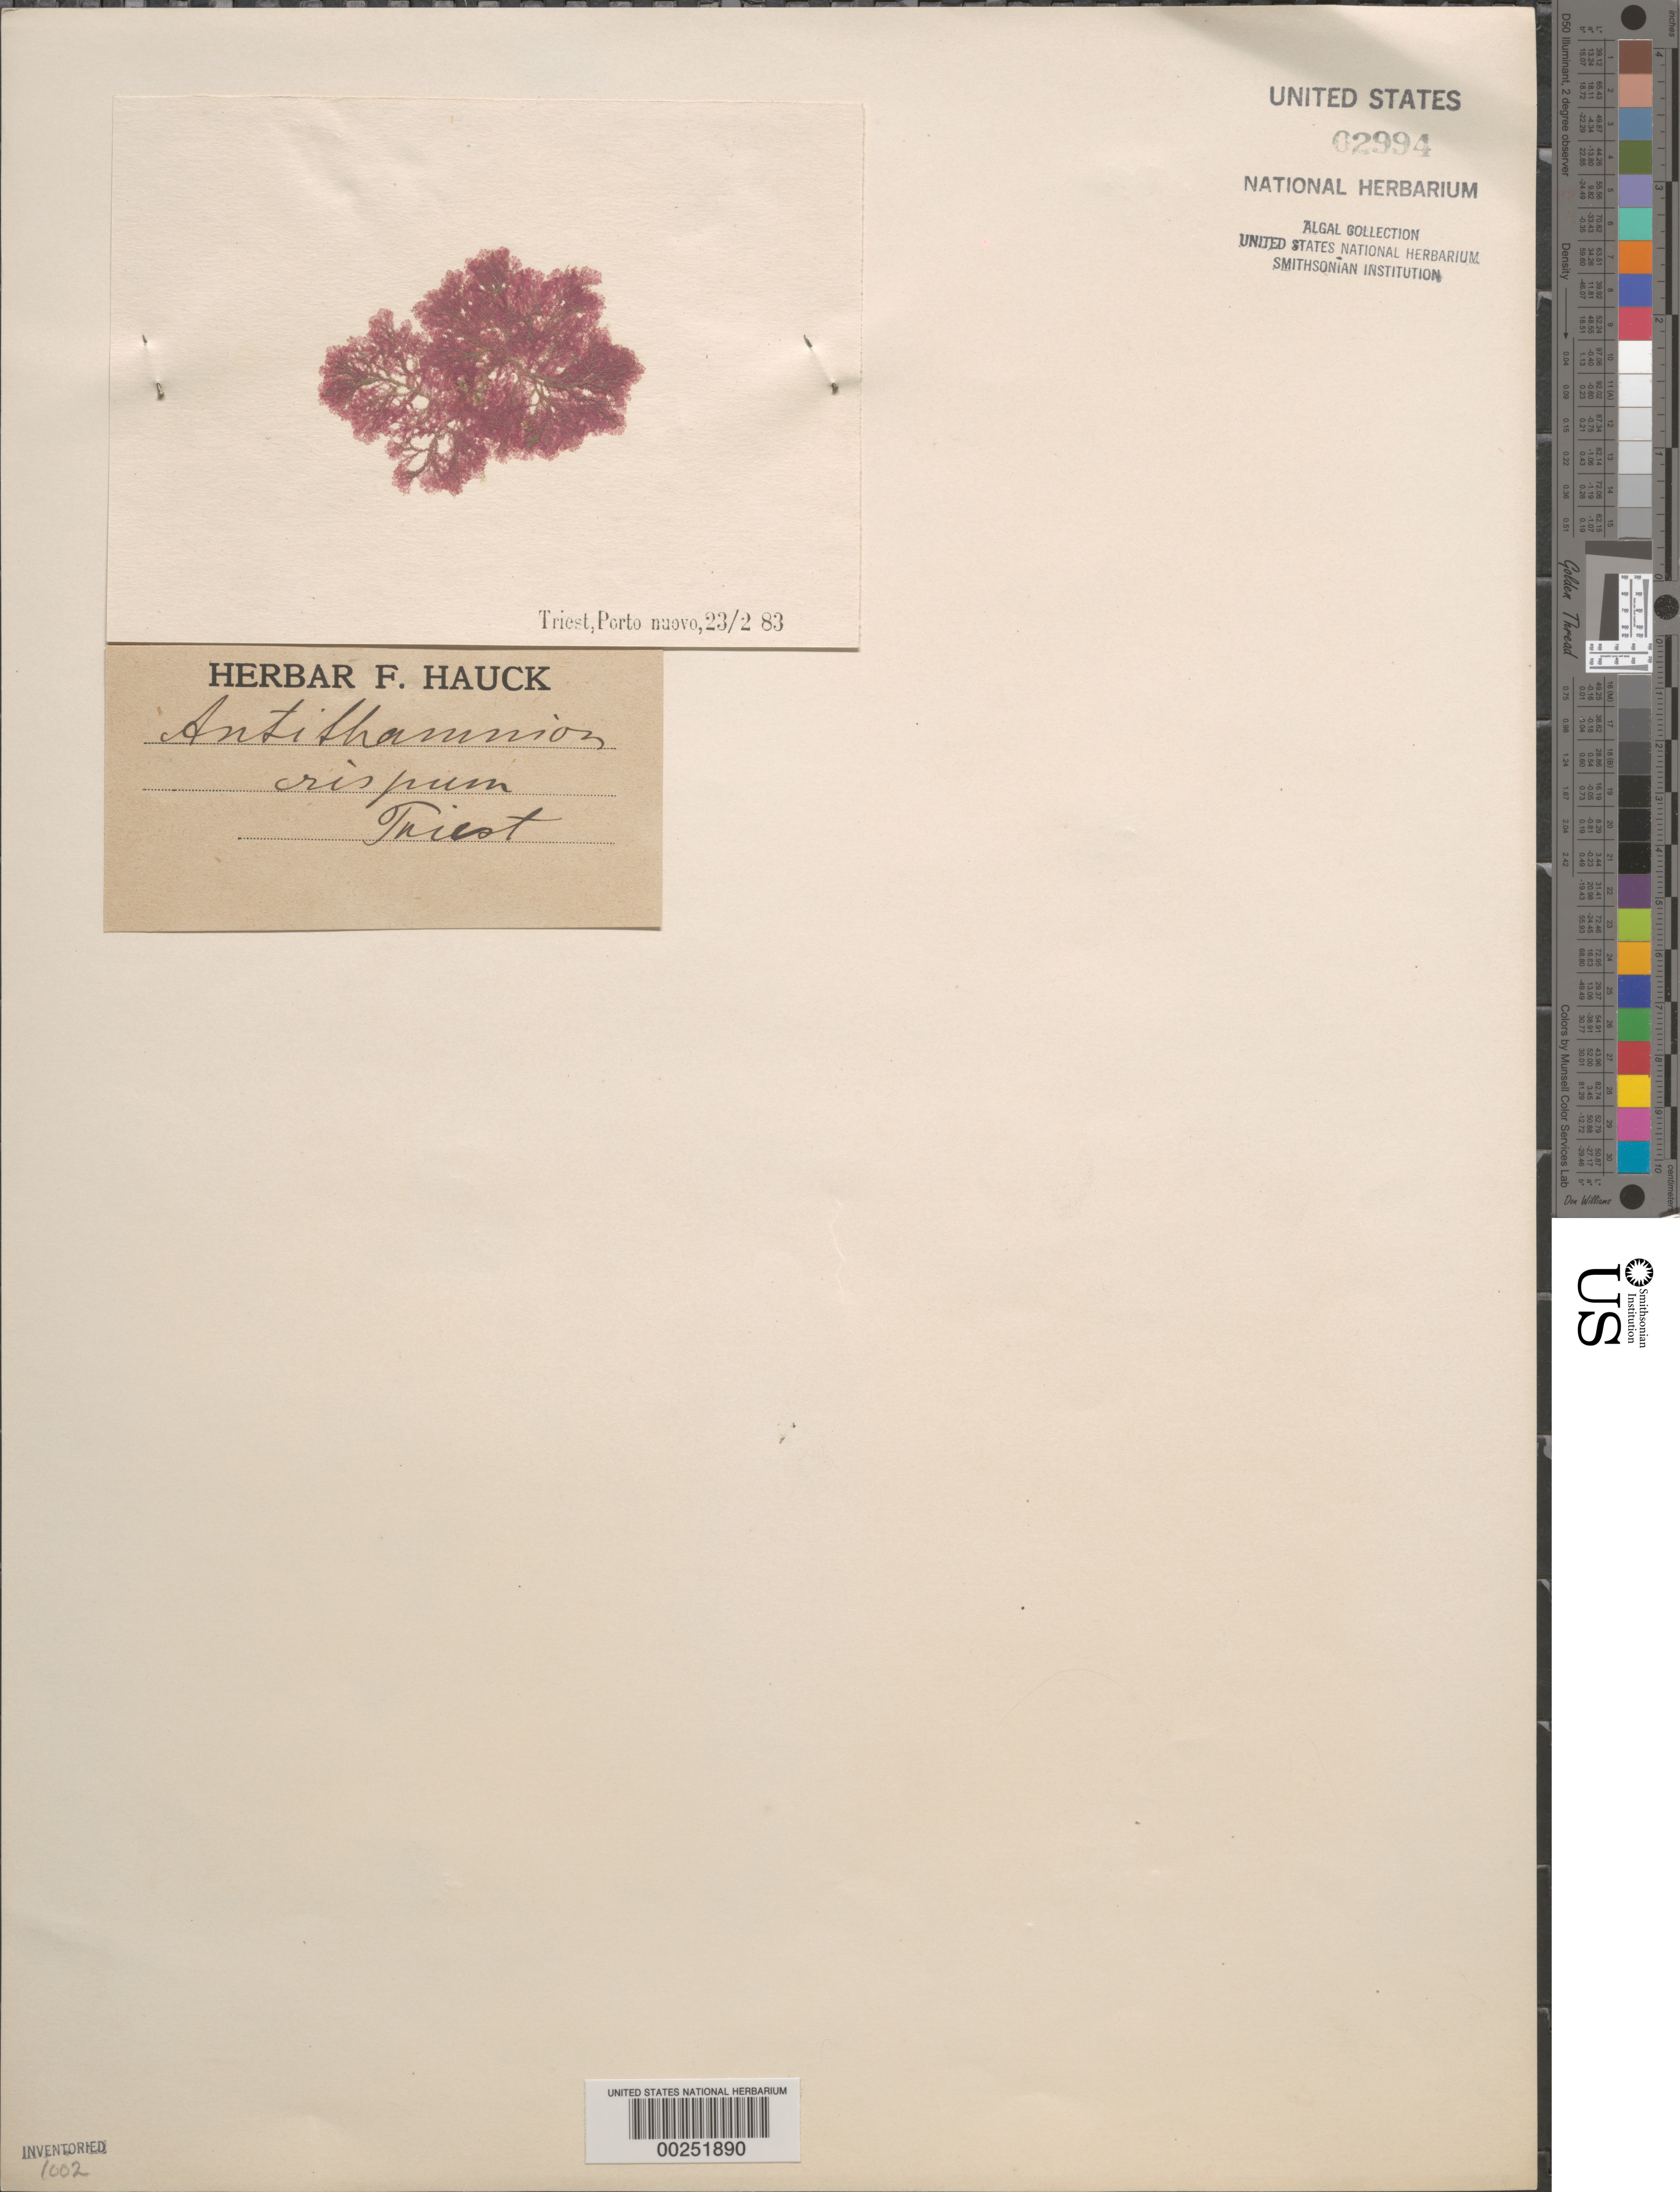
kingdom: Plantae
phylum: Rhodophyta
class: Florideophyceae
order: Ceramiales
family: Ceramiaceae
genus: Pterothamnion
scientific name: Pterothamnion crispum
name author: (Ducluzeau) Nägeli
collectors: F. Hauck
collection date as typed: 23 Feb 1883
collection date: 1883-02-23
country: Italy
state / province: Friuli-Venezia Giulia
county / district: Trieste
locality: Porto Nuovo, Trieste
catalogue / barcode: US 2994